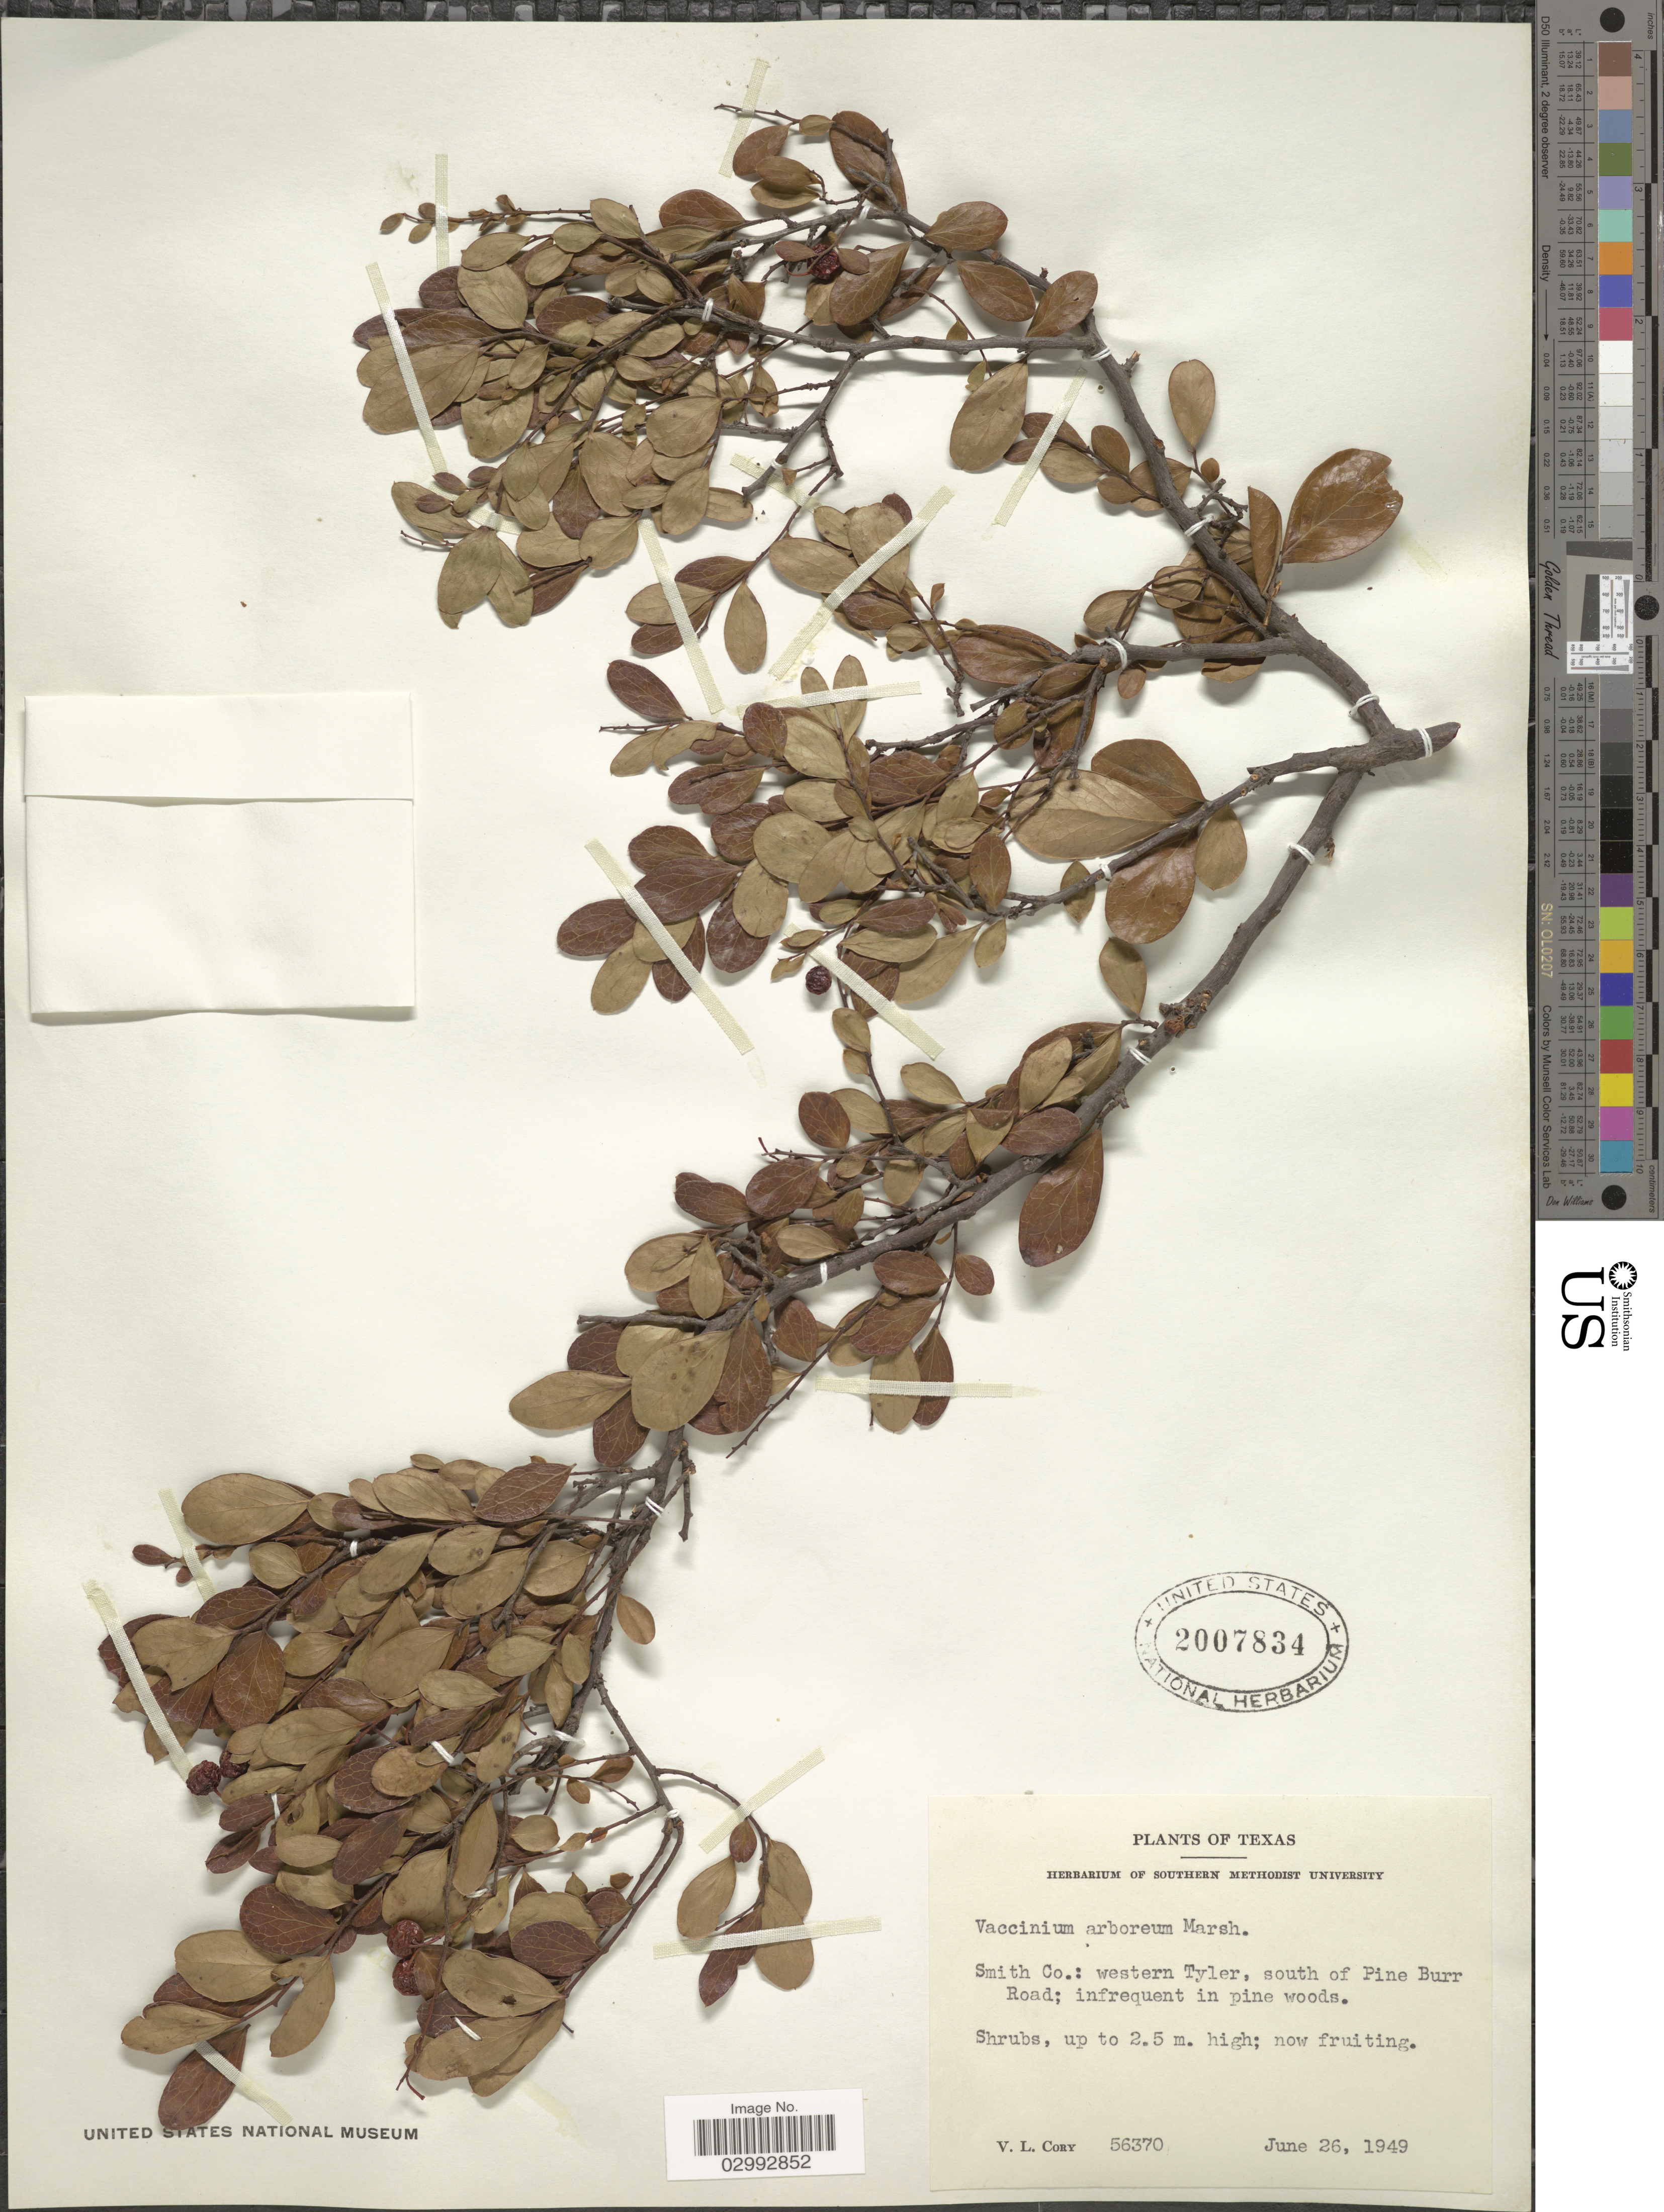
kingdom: Plantae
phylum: Tracheophyta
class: Magnoliopsida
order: Ericales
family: Ericaceae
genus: Batodendron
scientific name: Batodendron arboreum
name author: Nutt.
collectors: V. Cory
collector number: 56370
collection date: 1949-06-26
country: United States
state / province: Texas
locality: Smith Co.: western Tyler, south of Pine Burr Road.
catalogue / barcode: US 2007834